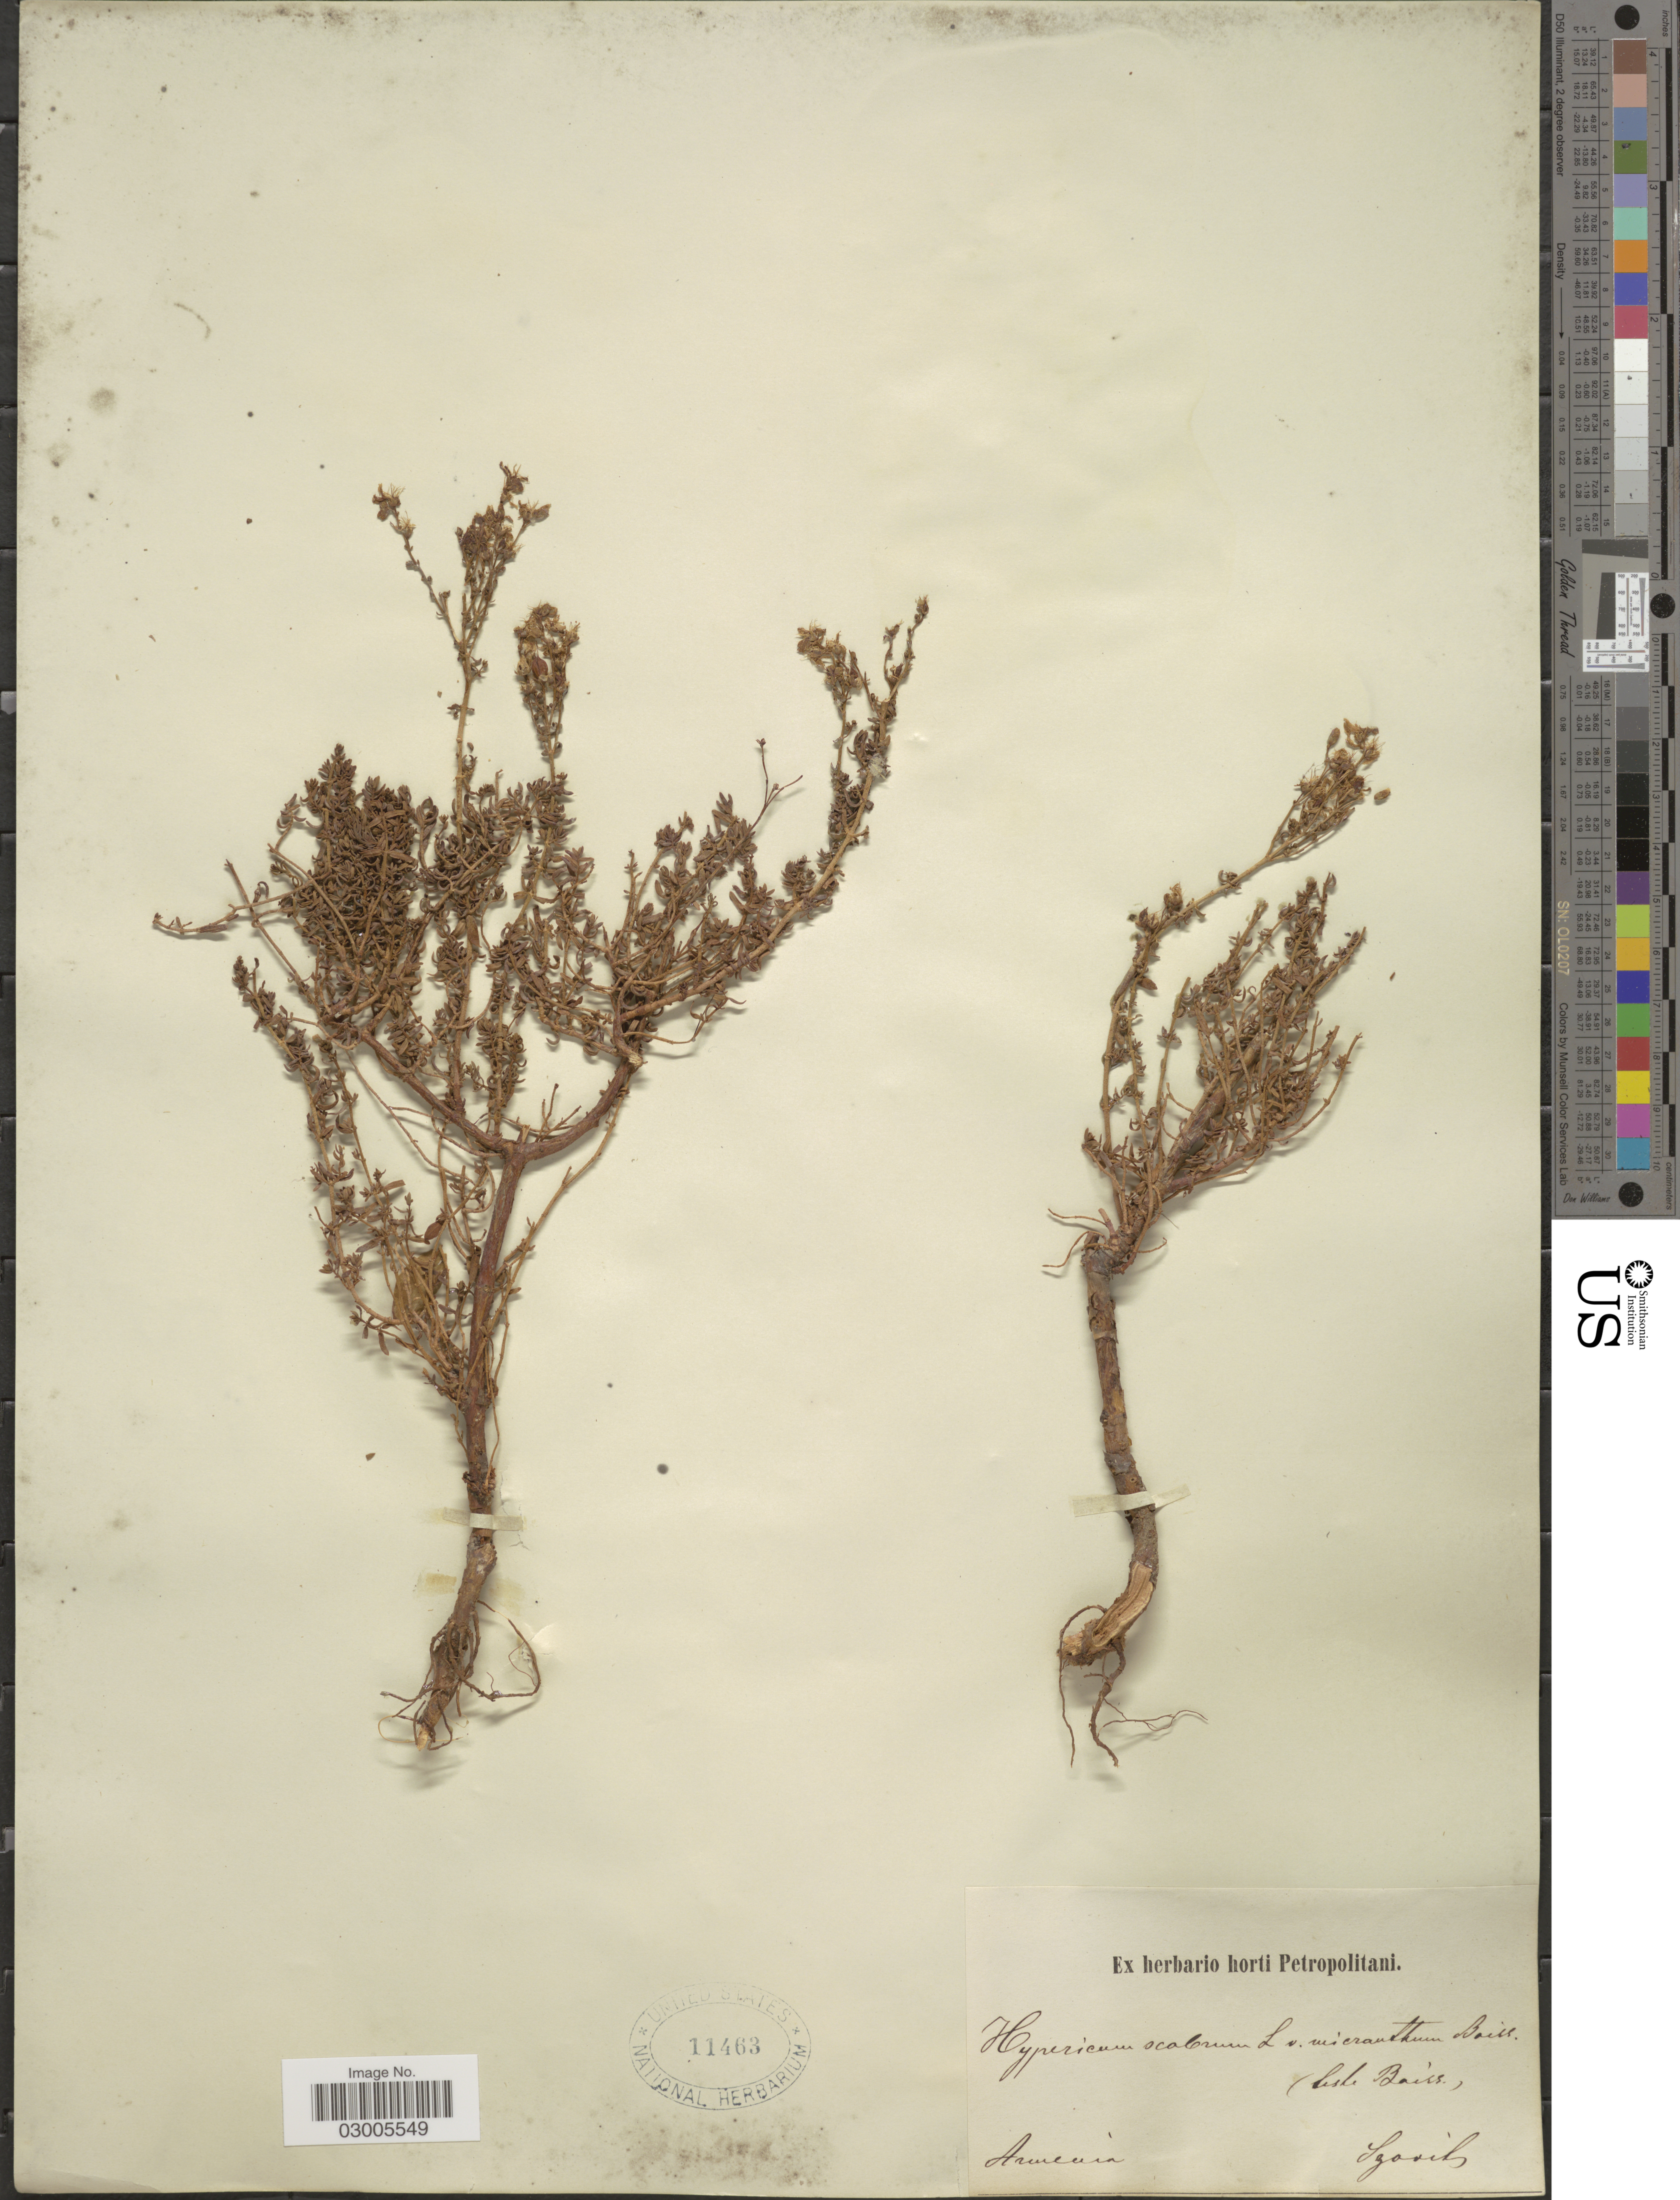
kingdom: Plantae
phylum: Tracheophyta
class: Magnoliopsida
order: Malpighiales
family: Hypericaceae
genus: Hypericum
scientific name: Hypericum scabrum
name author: L.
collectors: Szovits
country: Armenia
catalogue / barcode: US 11463